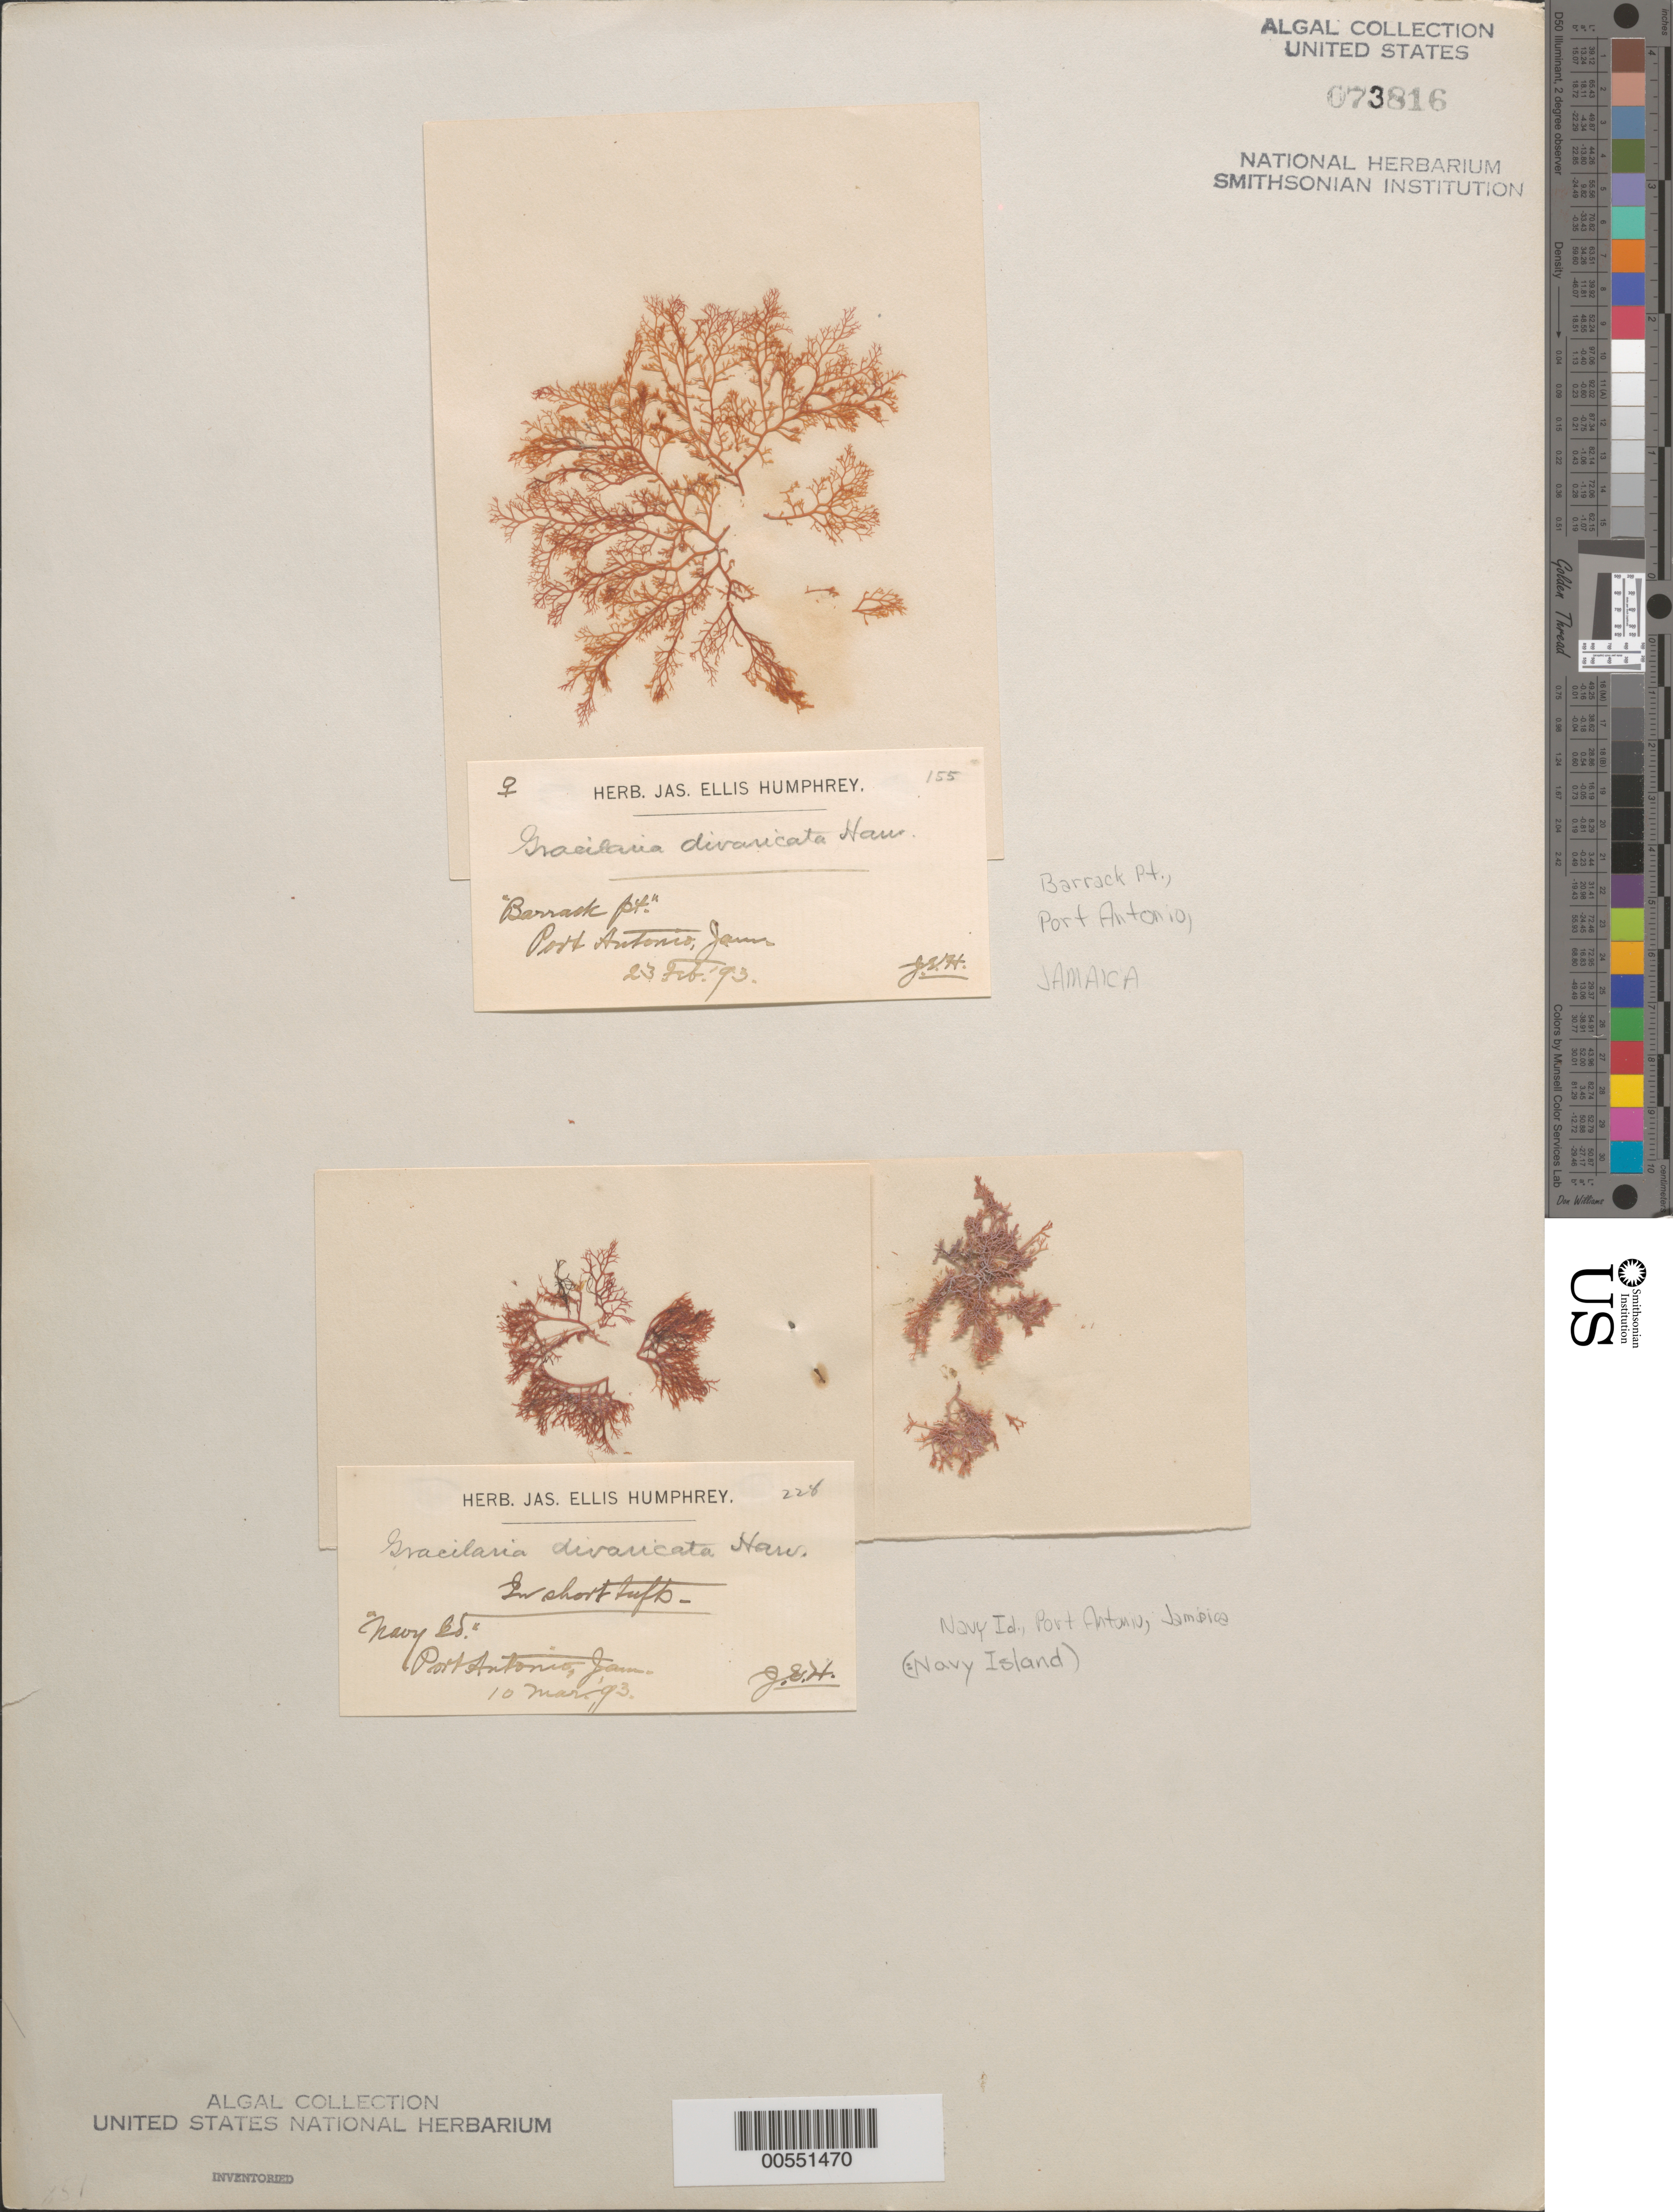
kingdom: Plantae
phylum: Rhodophyta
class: Florideophyceae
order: Gracilariales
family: Gracilariaceae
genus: Gracilaria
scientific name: Gracilaria divaricata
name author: Harv.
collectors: J. Humphrey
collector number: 155 & 228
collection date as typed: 23 Feb 1893 AND 10 Mar 1893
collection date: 1893-02-23,1893-03-10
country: Jamaica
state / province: Portland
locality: Barrack point and navy island, port antonio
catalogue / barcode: US 73816